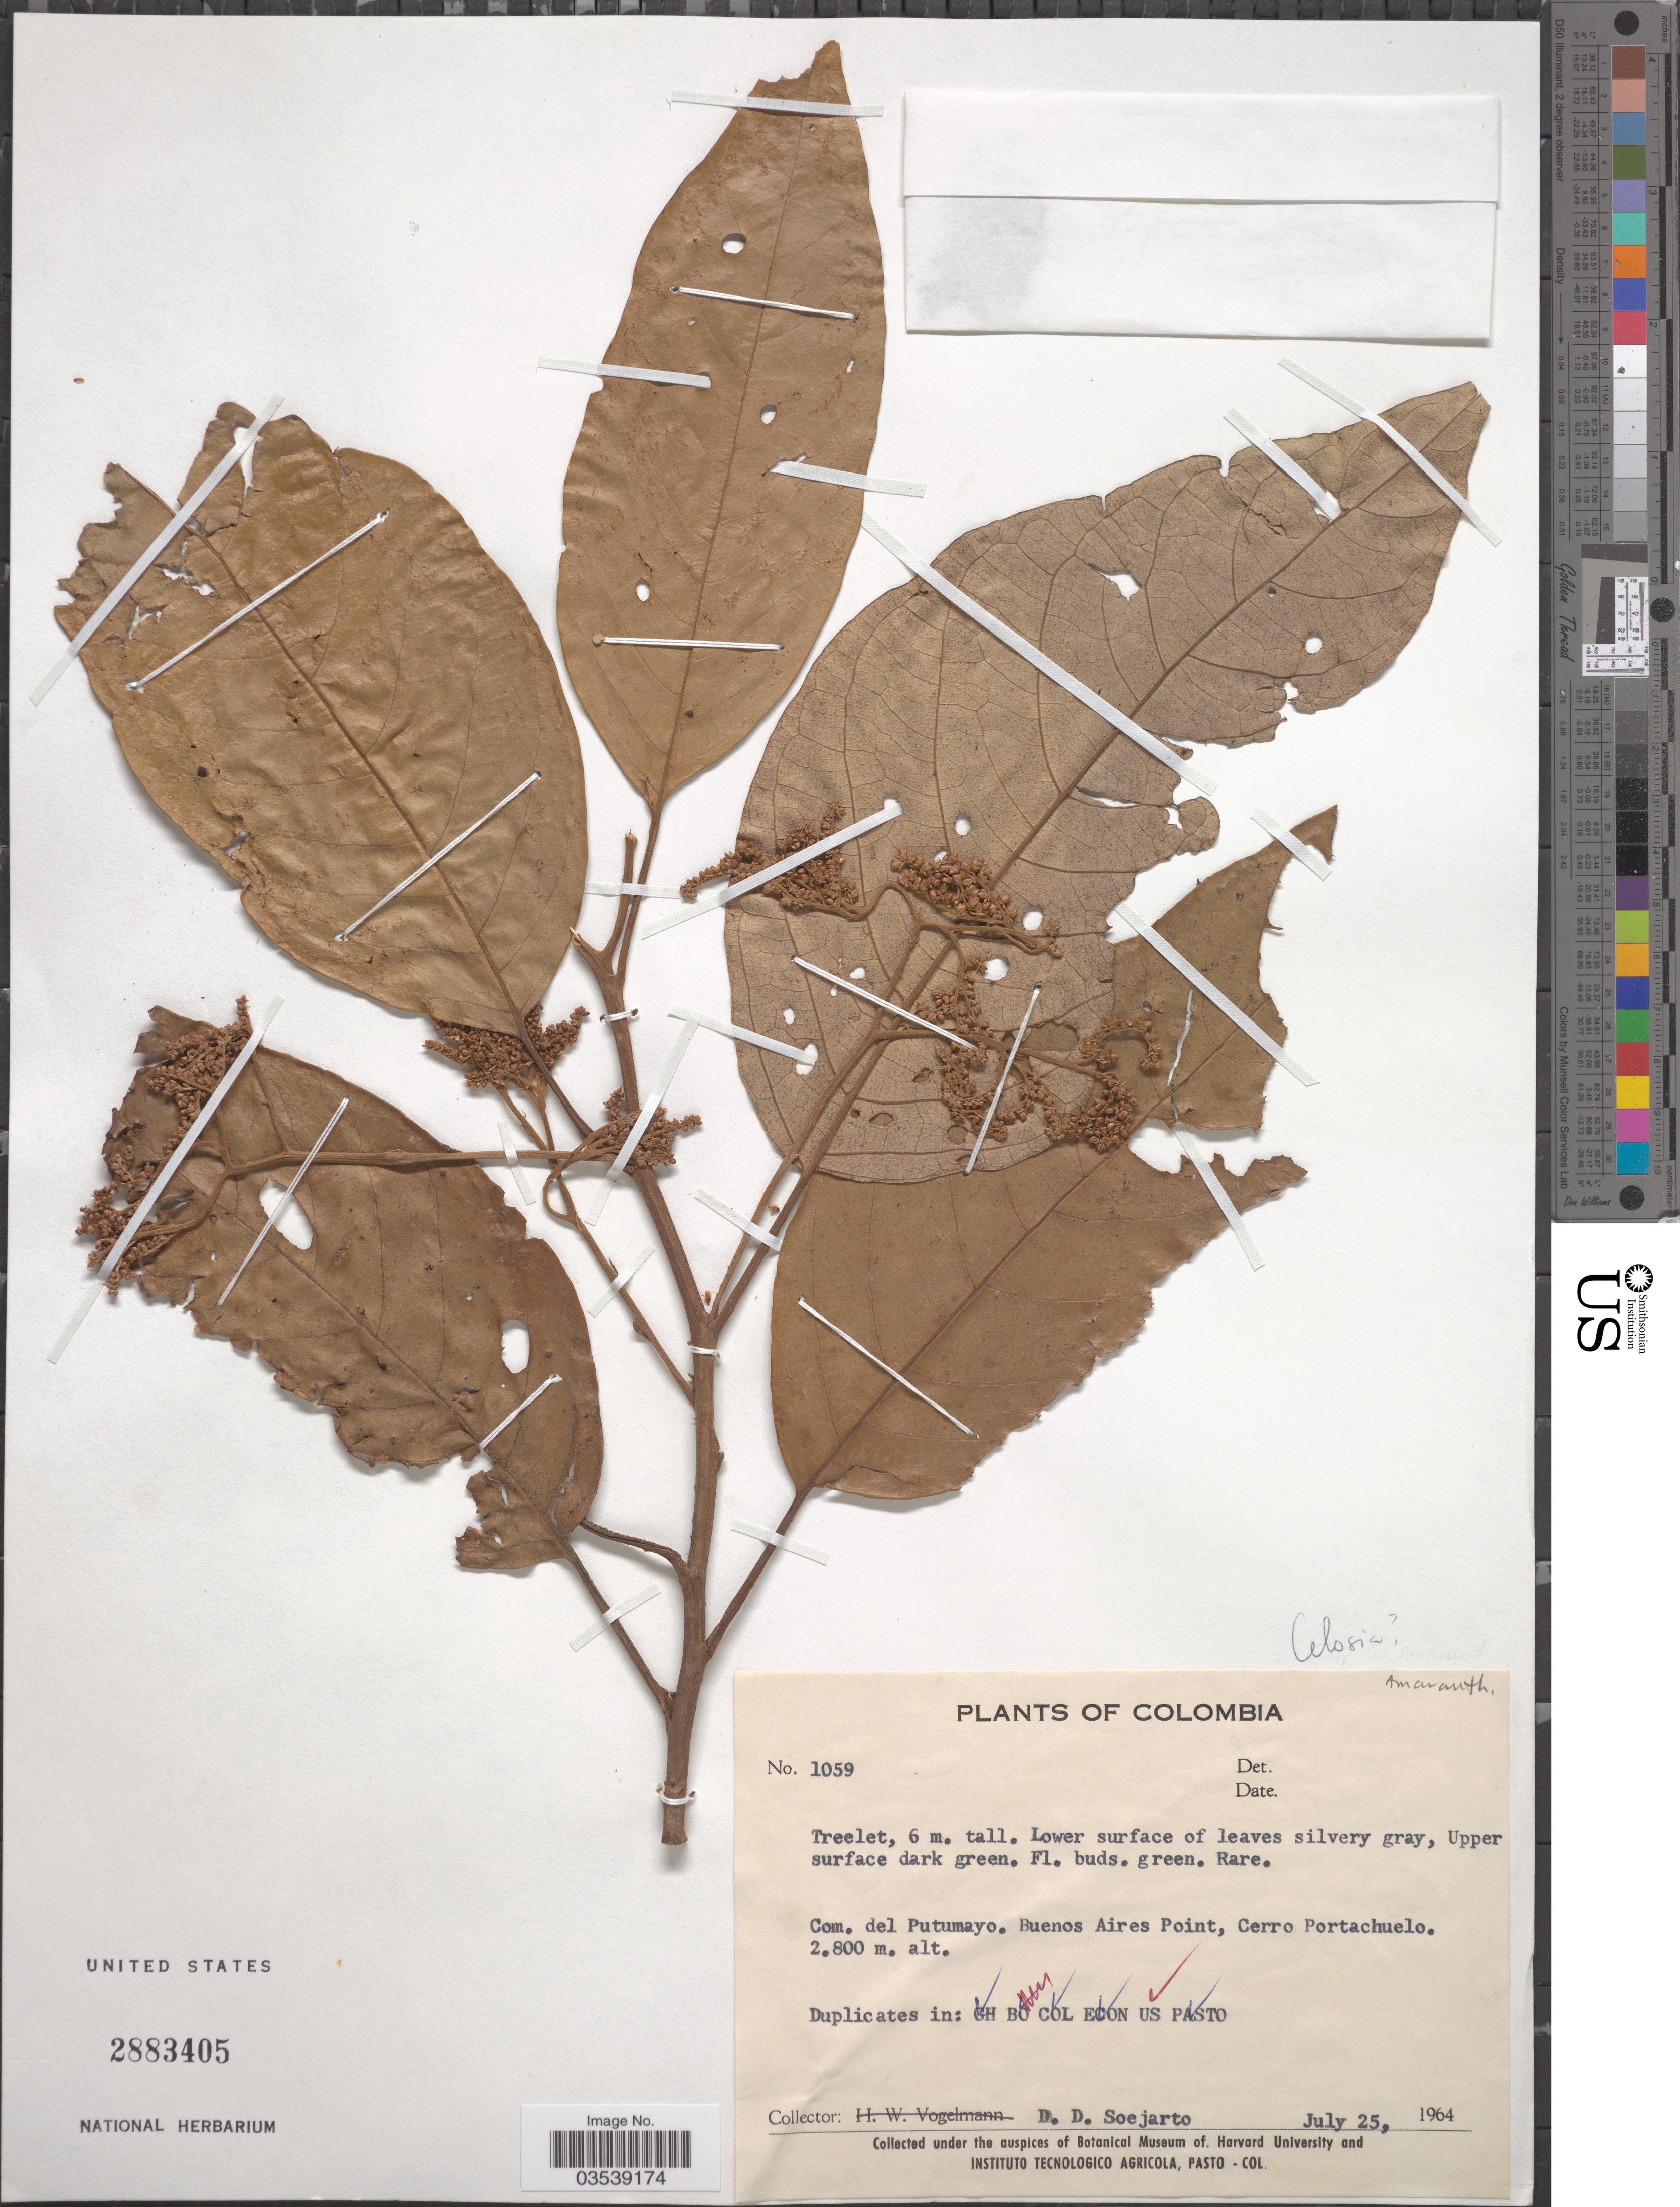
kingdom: Plantae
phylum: Tracheophyta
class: Magnoliopsida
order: Caryophyllales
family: Amaranthaceae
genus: Celosia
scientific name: Celosia sp.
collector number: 1059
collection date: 1964-07-25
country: Colombia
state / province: Putumayo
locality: Com. del Putumayo. Buenos Aires Point, Cerro Portachuelo.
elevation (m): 2800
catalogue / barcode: US 2883405